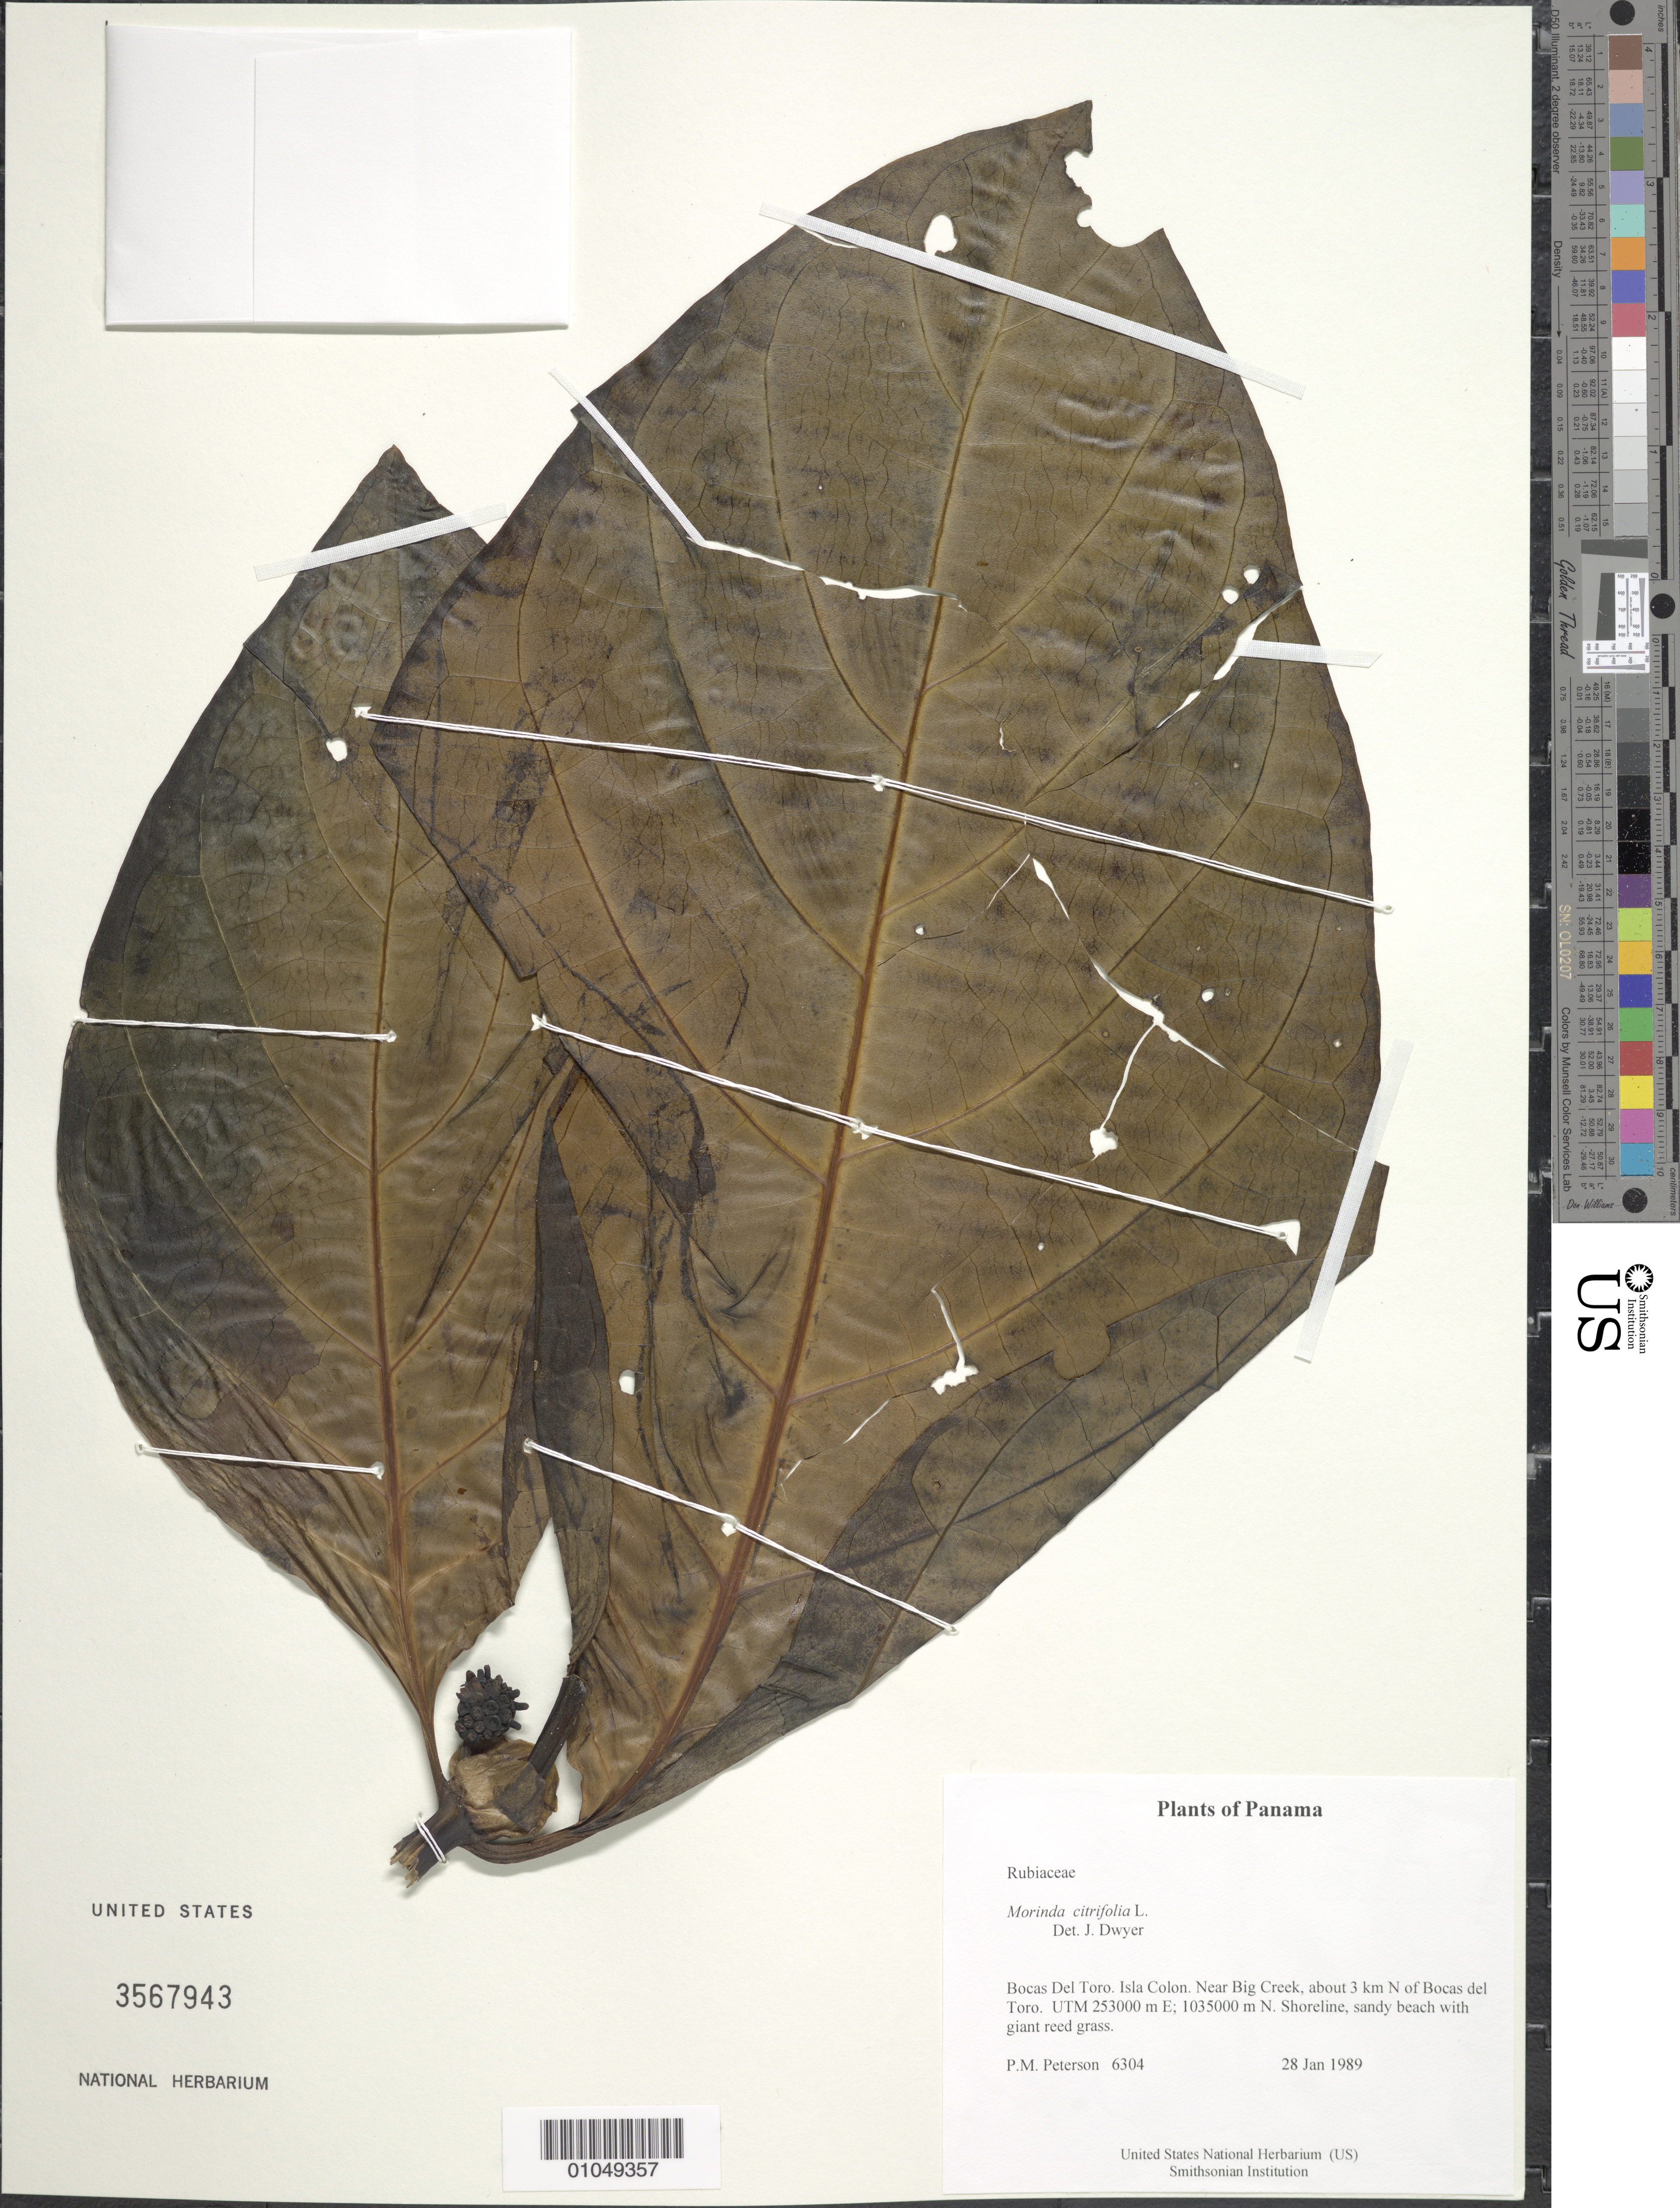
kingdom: Plantae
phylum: Tracheophyta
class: Magnoliopsida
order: Gentianales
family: Rubiaceae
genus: Morinda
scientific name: Morinda citrifolia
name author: L.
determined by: Dwyer, J.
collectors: P. M. Peterson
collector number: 06304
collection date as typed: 28 Jan 1989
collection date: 1989-01-28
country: Panama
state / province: Bocas del Toro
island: Colón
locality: Near Big Creek, about 3 km N of Bocas del Toro. UTM 253000 m E; 1035000 m N.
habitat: Shoreline, sandy beach with giant reed grass.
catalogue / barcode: US 3567943